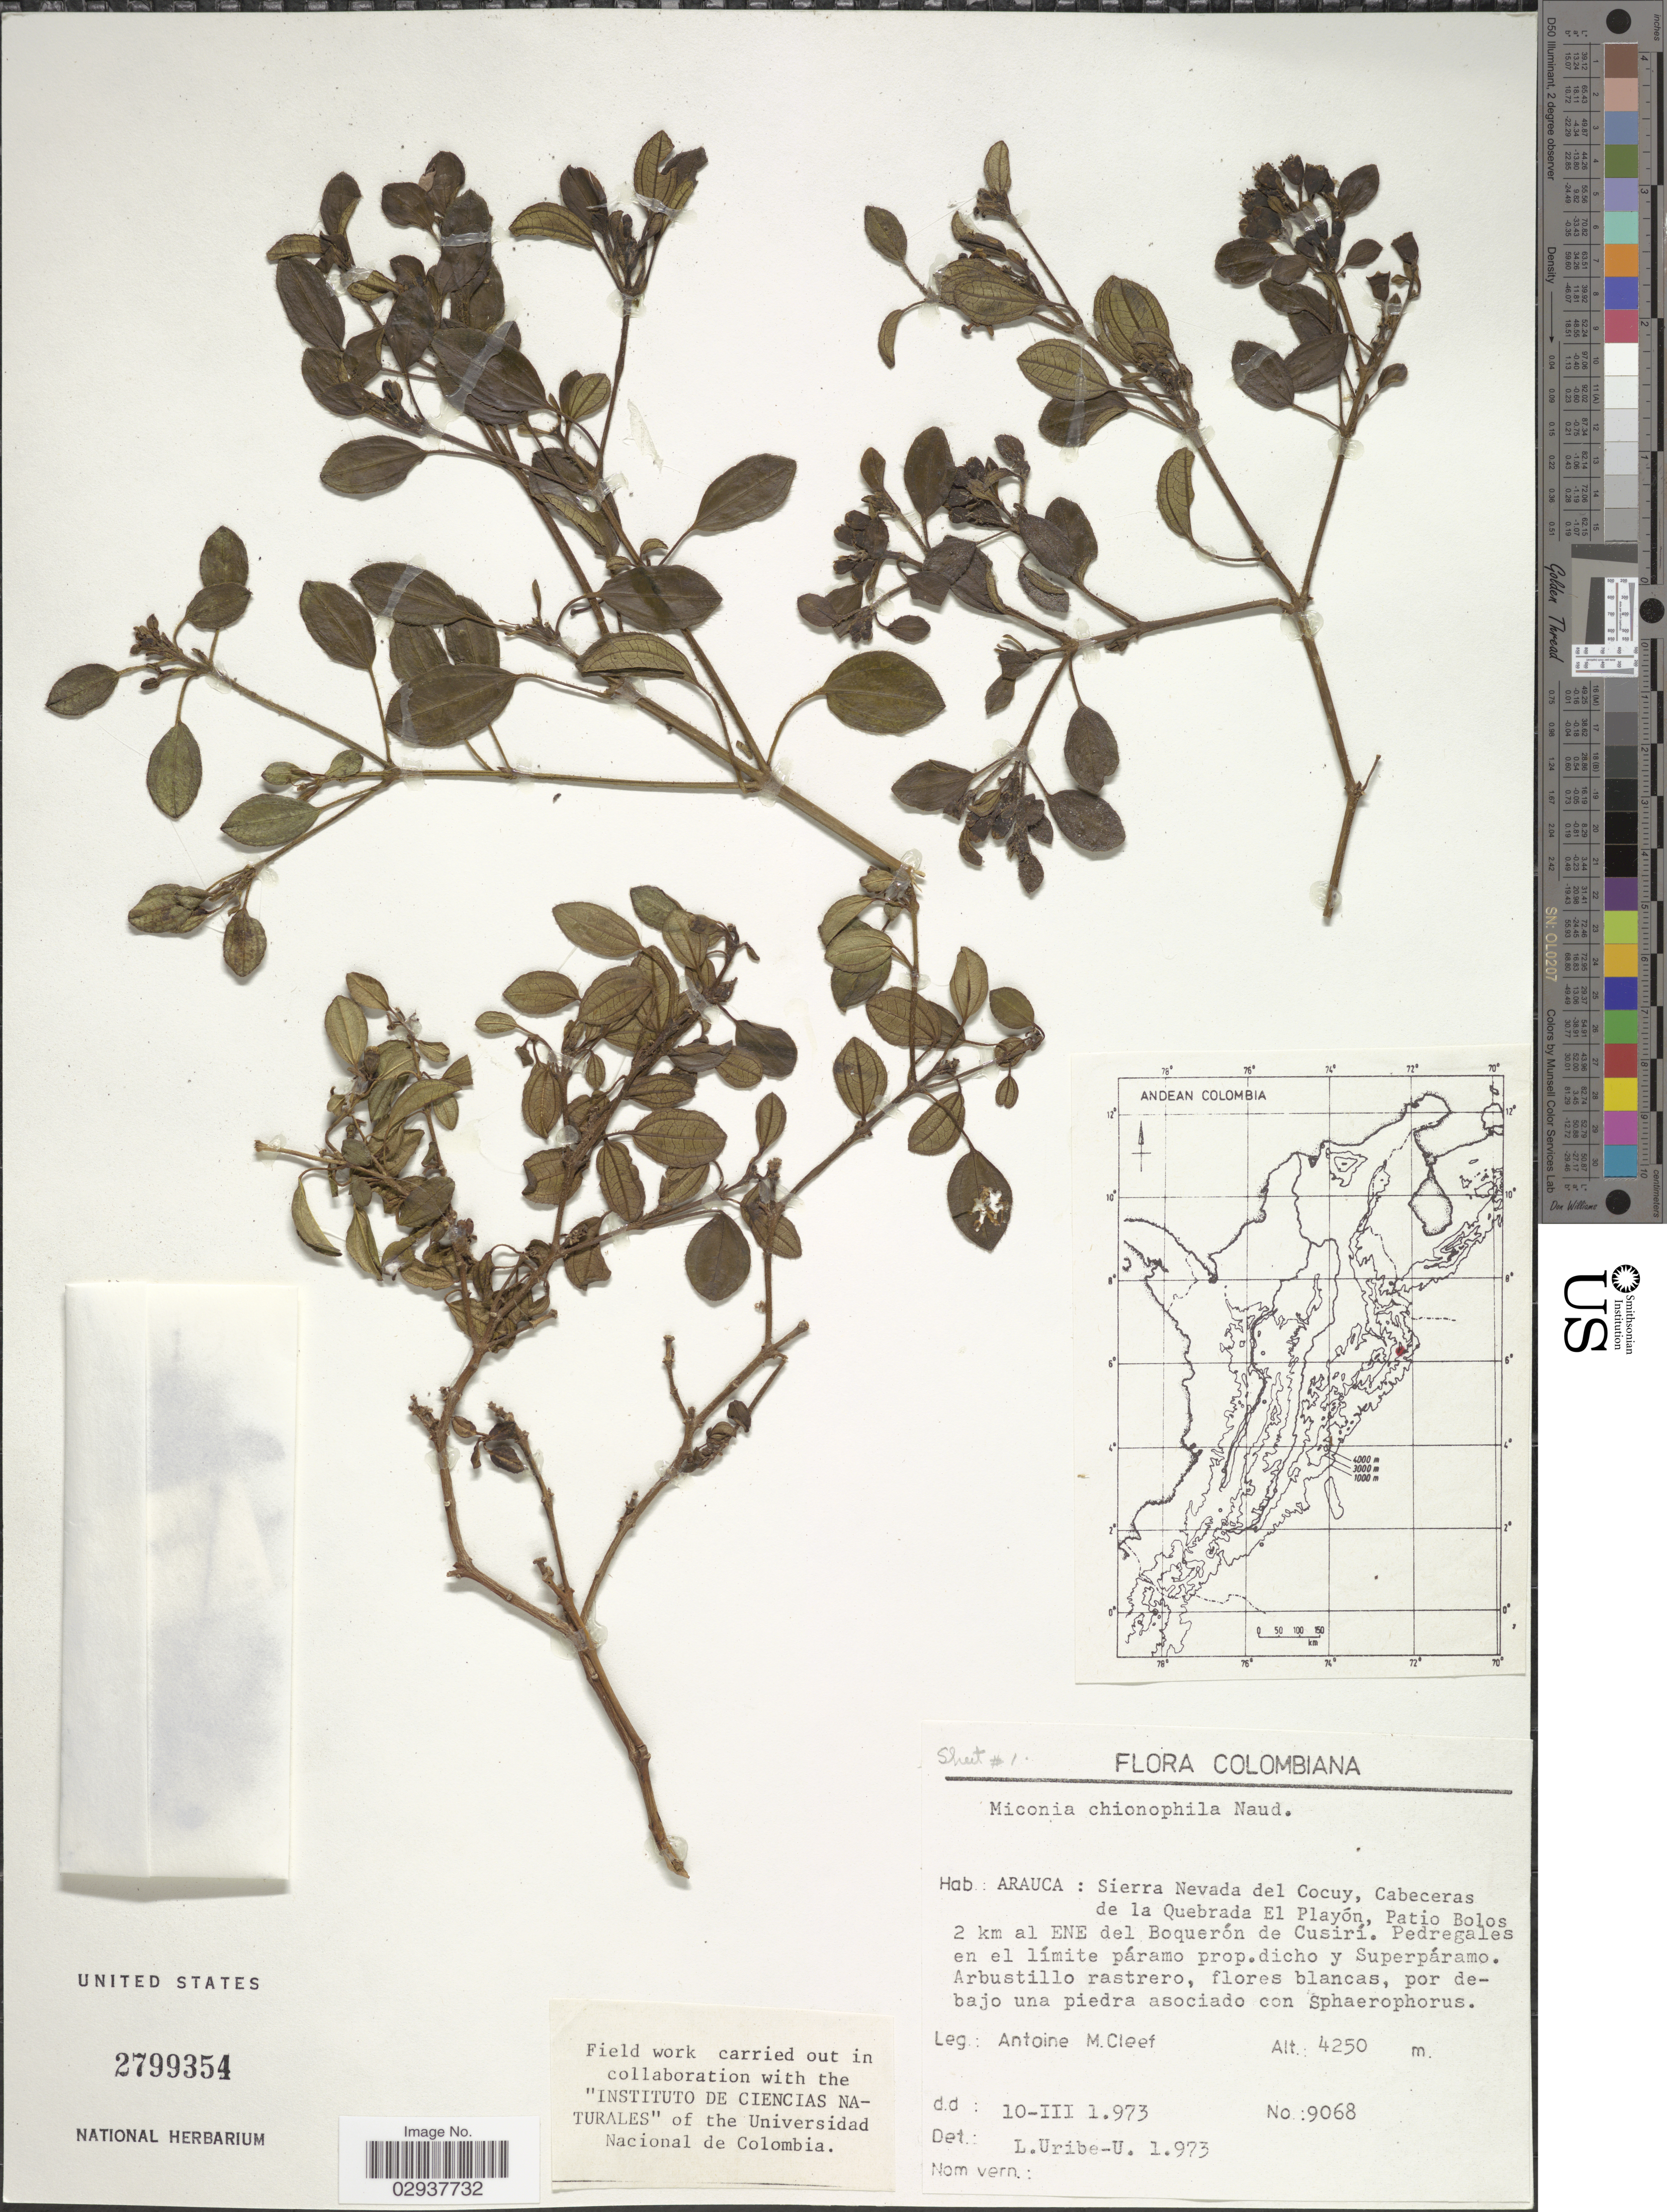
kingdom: Plantae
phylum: Tracheophyta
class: Magnoliopsida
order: Myrtales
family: Melastomataceae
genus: Miconia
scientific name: Miconia chionophila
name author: Naudin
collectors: A. M. Cleef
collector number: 9068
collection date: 1973-03-10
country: Colombia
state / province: Arauca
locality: Sierra Nevada del Cocuy, Cabeceras de la Quebrada El Playón. Patio Bolos 2 km al ENE del Boquerón de Cusirí.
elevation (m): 4250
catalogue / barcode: US 2799354